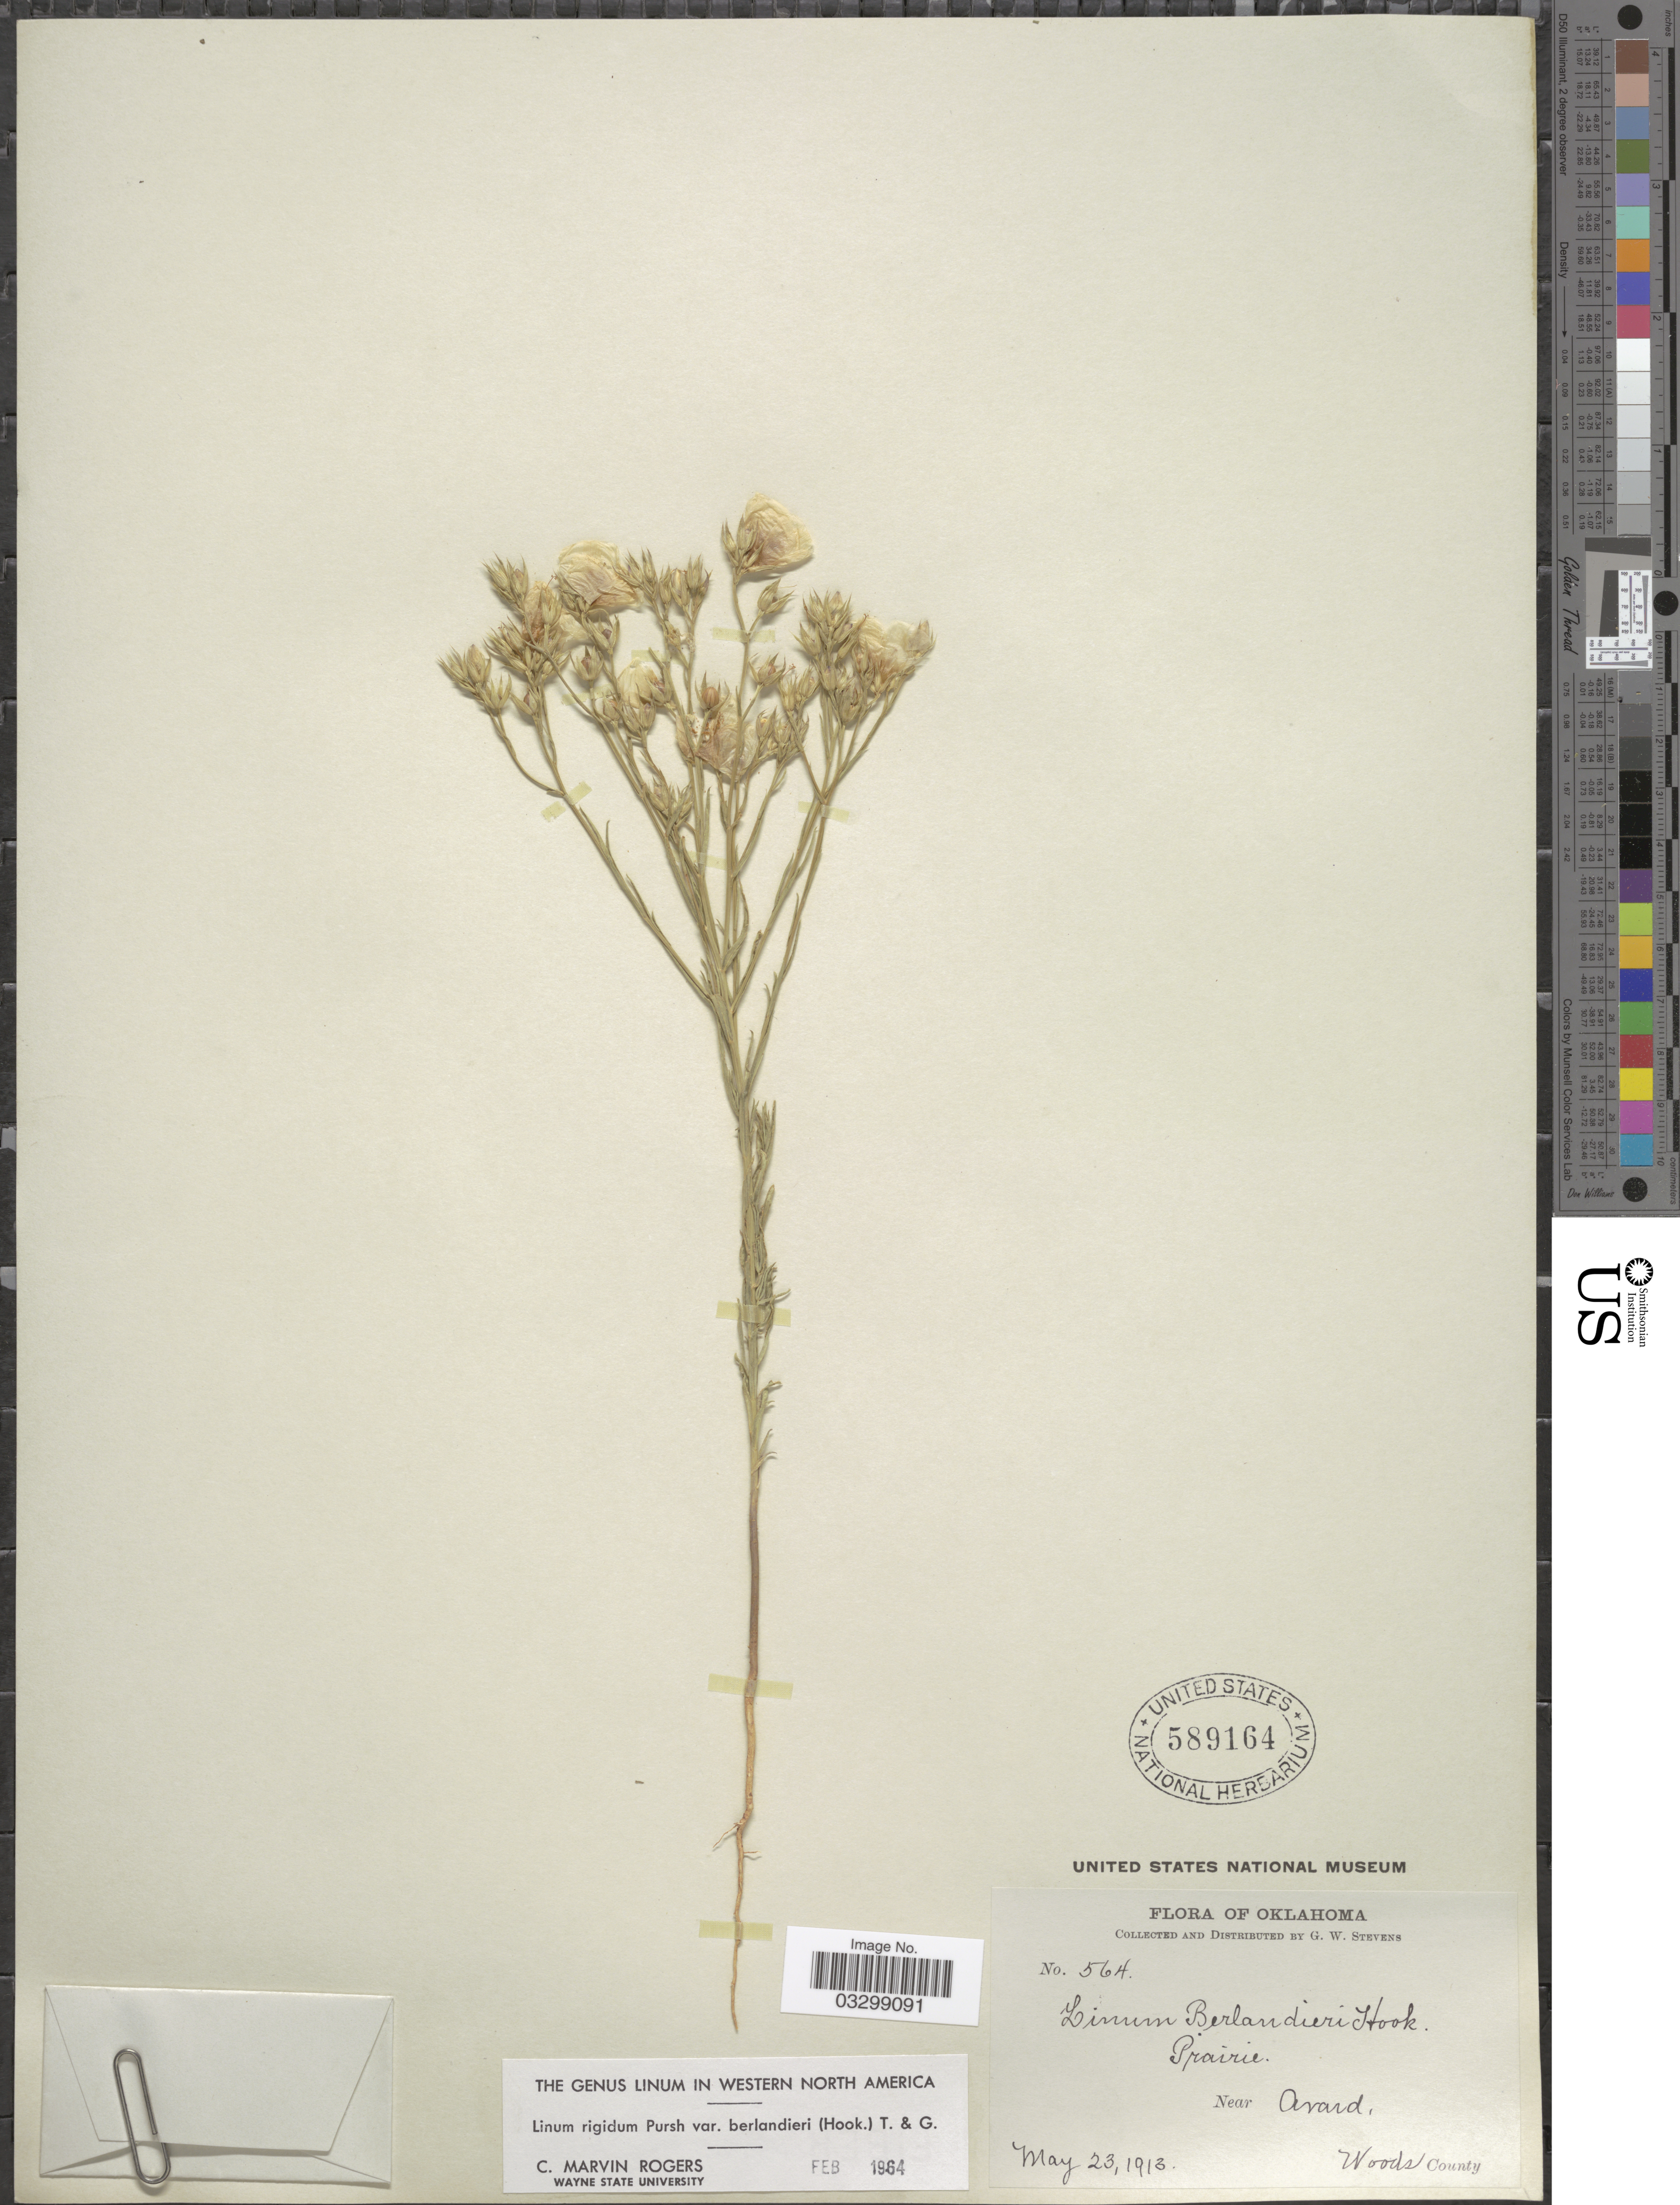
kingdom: Plantae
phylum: Tracheophyta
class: Magnoliopsida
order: Malpighiales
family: Linaceae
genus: Linum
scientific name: Linum rigidum var. berlandieri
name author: Pursh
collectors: G. W. Stevens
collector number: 564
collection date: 1913-05-23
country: United States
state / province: Oklahoma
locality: Near Avard. Woods County.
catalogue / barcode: US 589164